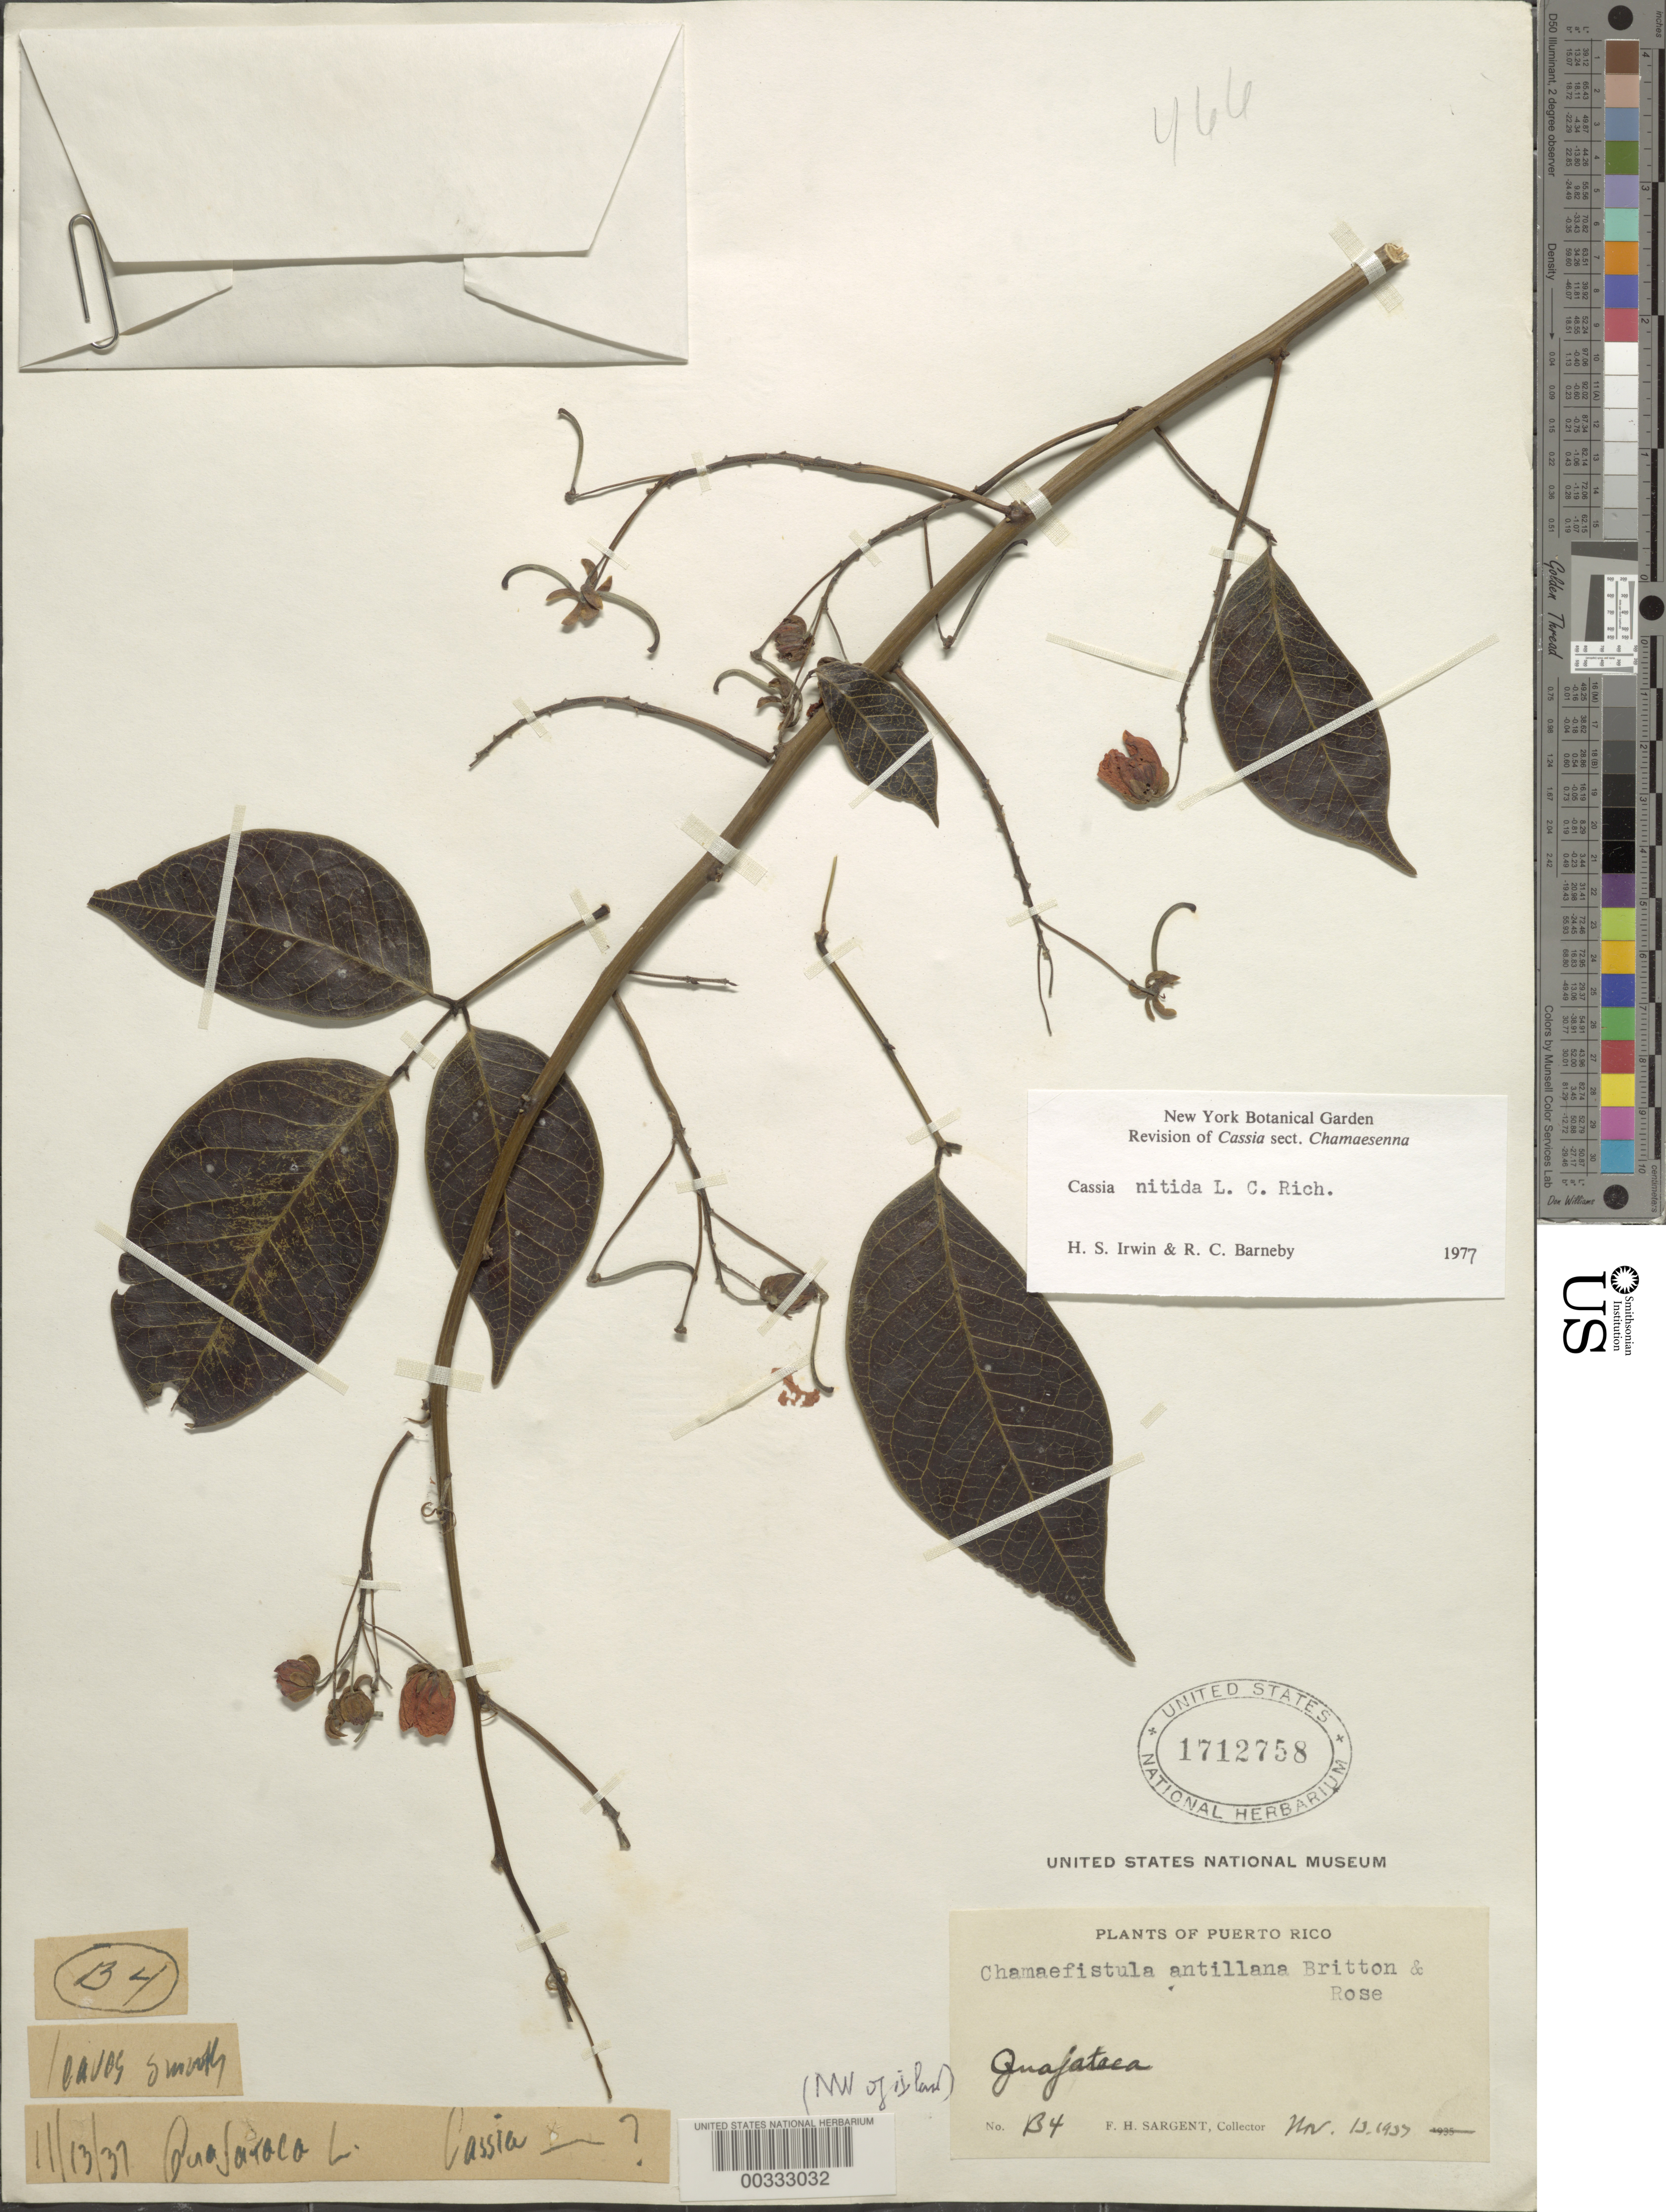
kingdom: Plantae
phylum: Tracheophyta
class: Magnoliopsida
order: Fabales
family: Fabaceae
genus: Senna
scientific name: Senna nitida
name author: (Rich.) H.S. Irwin & Barneby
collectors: F. H. Sargent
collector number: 134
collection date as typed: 12 Nov 1937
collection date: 1937-11-12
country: Puerto Rico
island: Greater Antilles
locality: Guajataca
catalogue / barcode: US 1712758